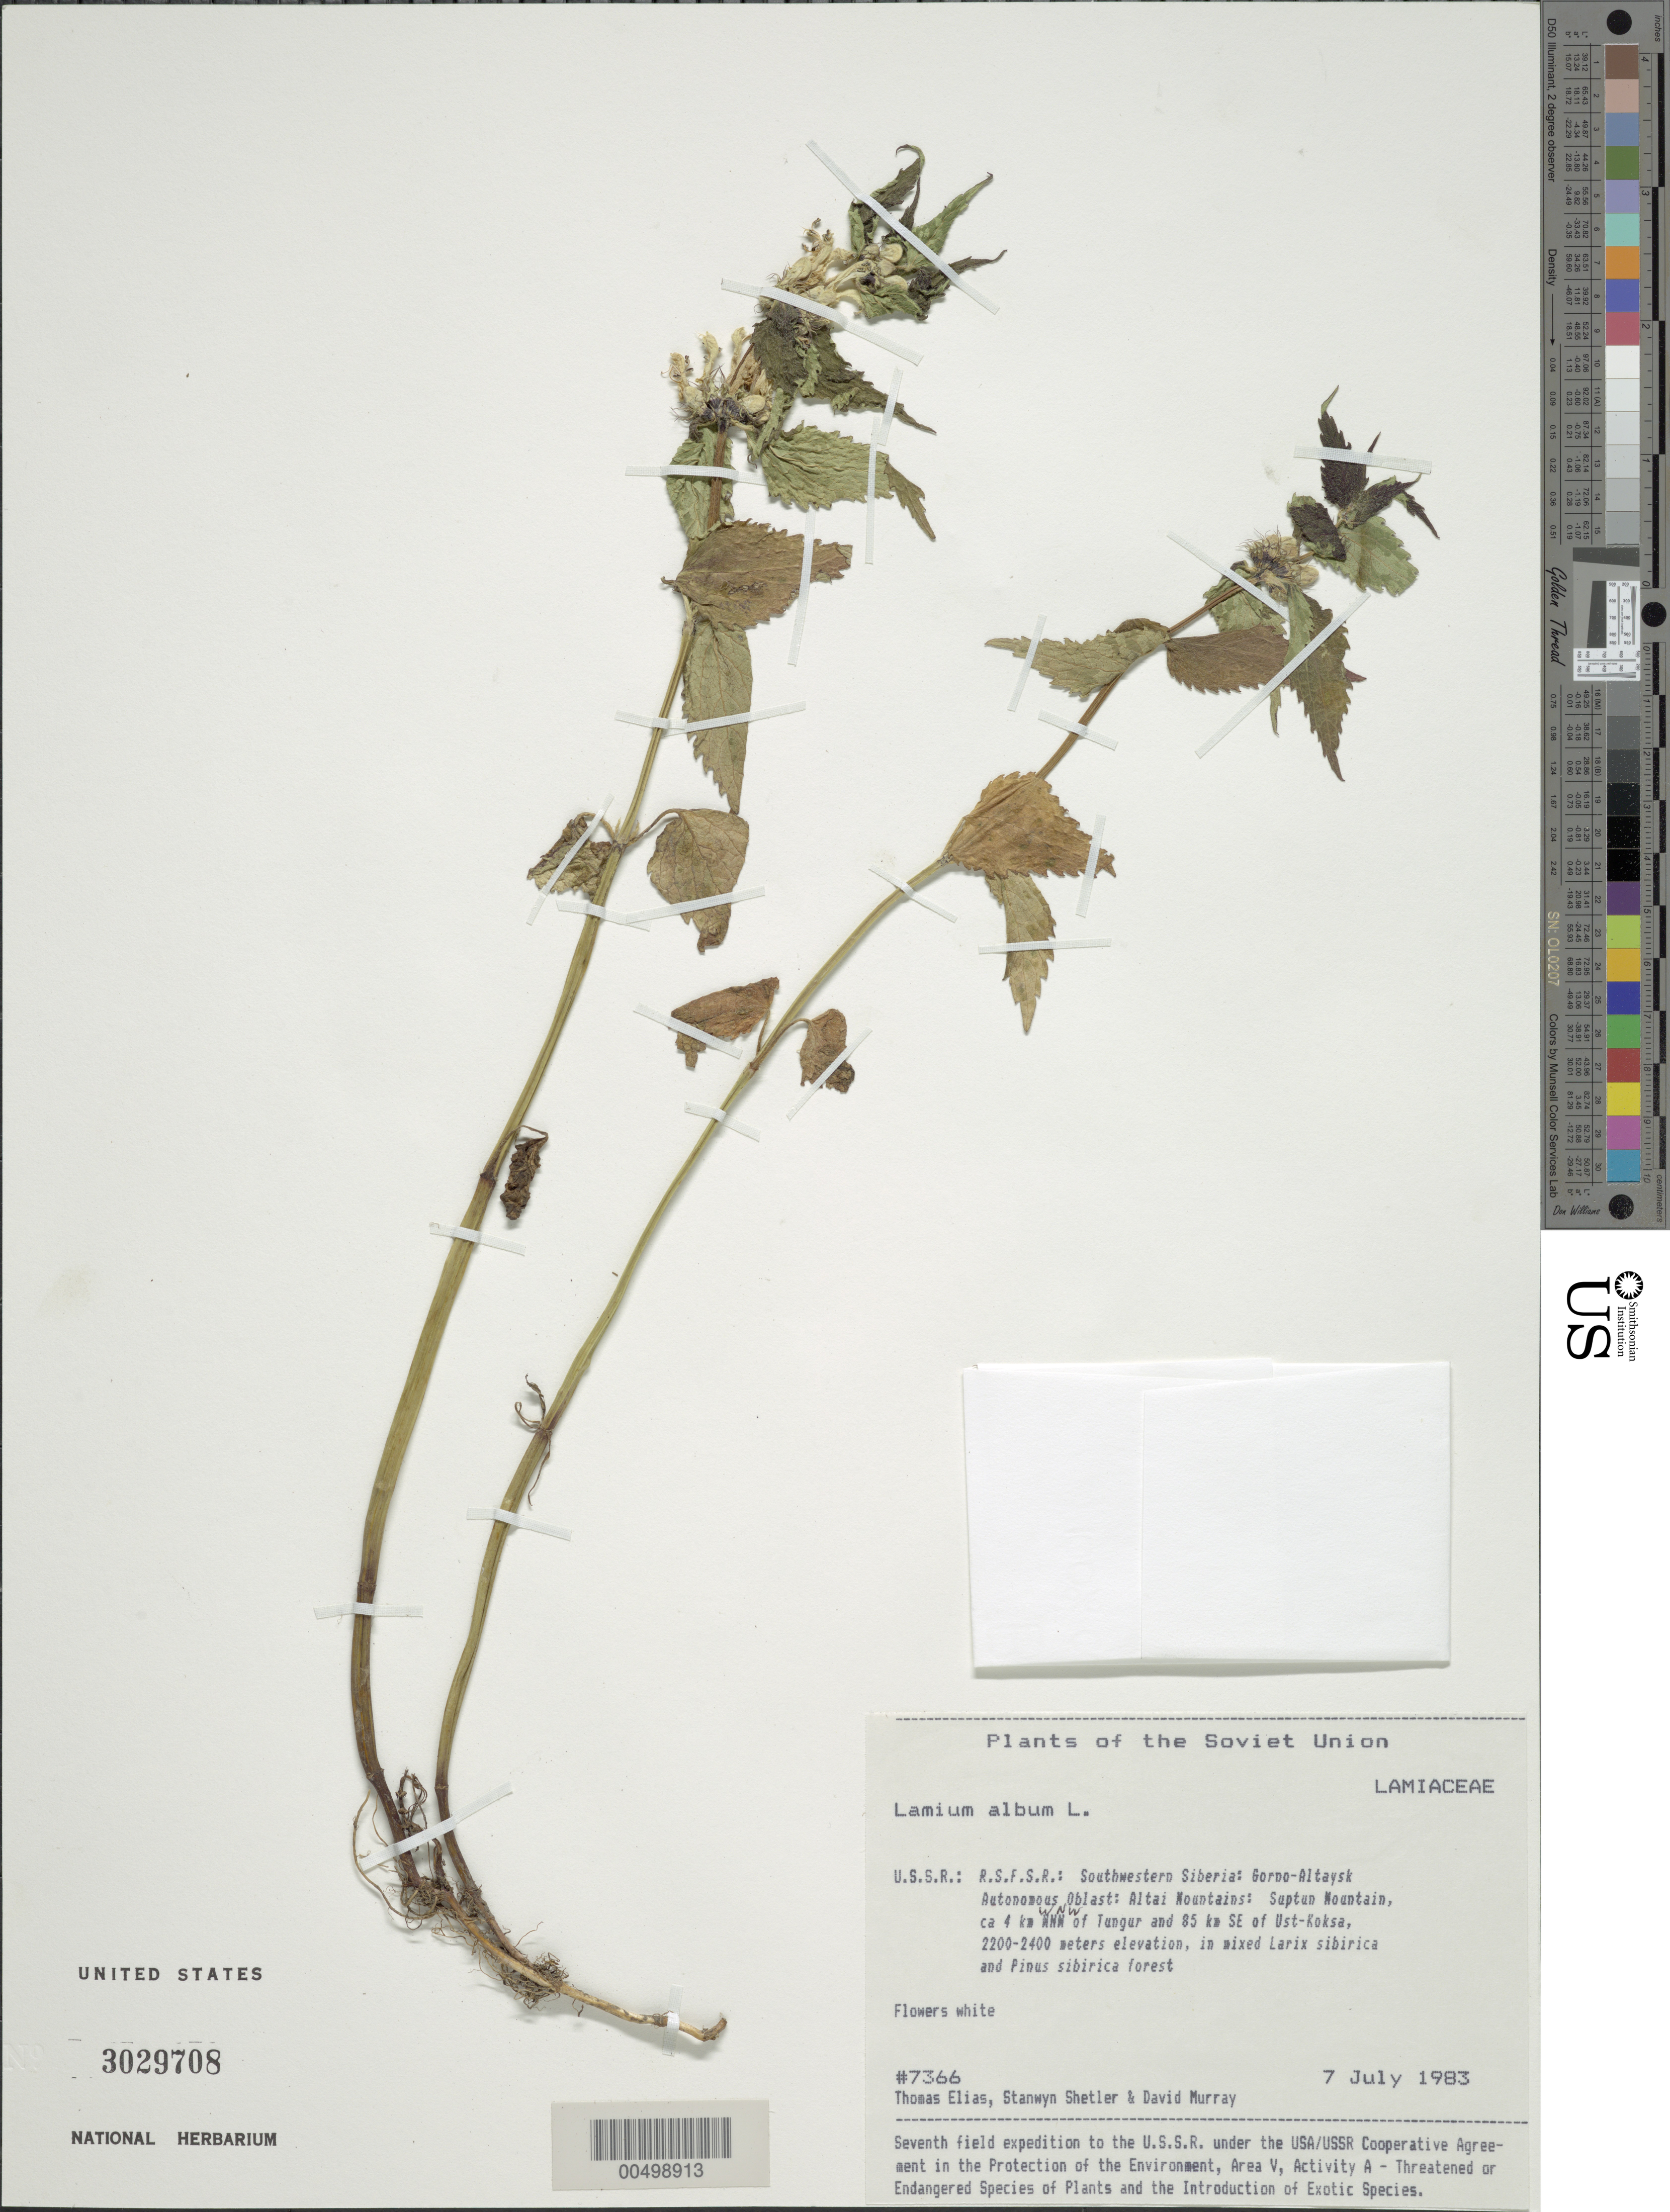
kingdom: Plantae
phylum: Tracheophyta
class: Magnoliopsida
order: Lamiales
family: Lamiaceae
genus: Lamium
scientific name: Lamium album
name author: L.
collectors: T. Elias, S. Shetler & D. F. Murray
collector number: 7366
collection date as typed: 07 Jul 1983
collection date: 1983-07-07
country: Russian Federation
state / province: Altai Republic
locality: Altai Mountains, Suptun Mountain, ca. 4 km WNW of Tungur and 85 km SE of Ust-Koksa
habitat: in mixed Larix sibirica and Pinus sibirica forest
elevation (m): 2200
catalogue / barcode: US 3029708